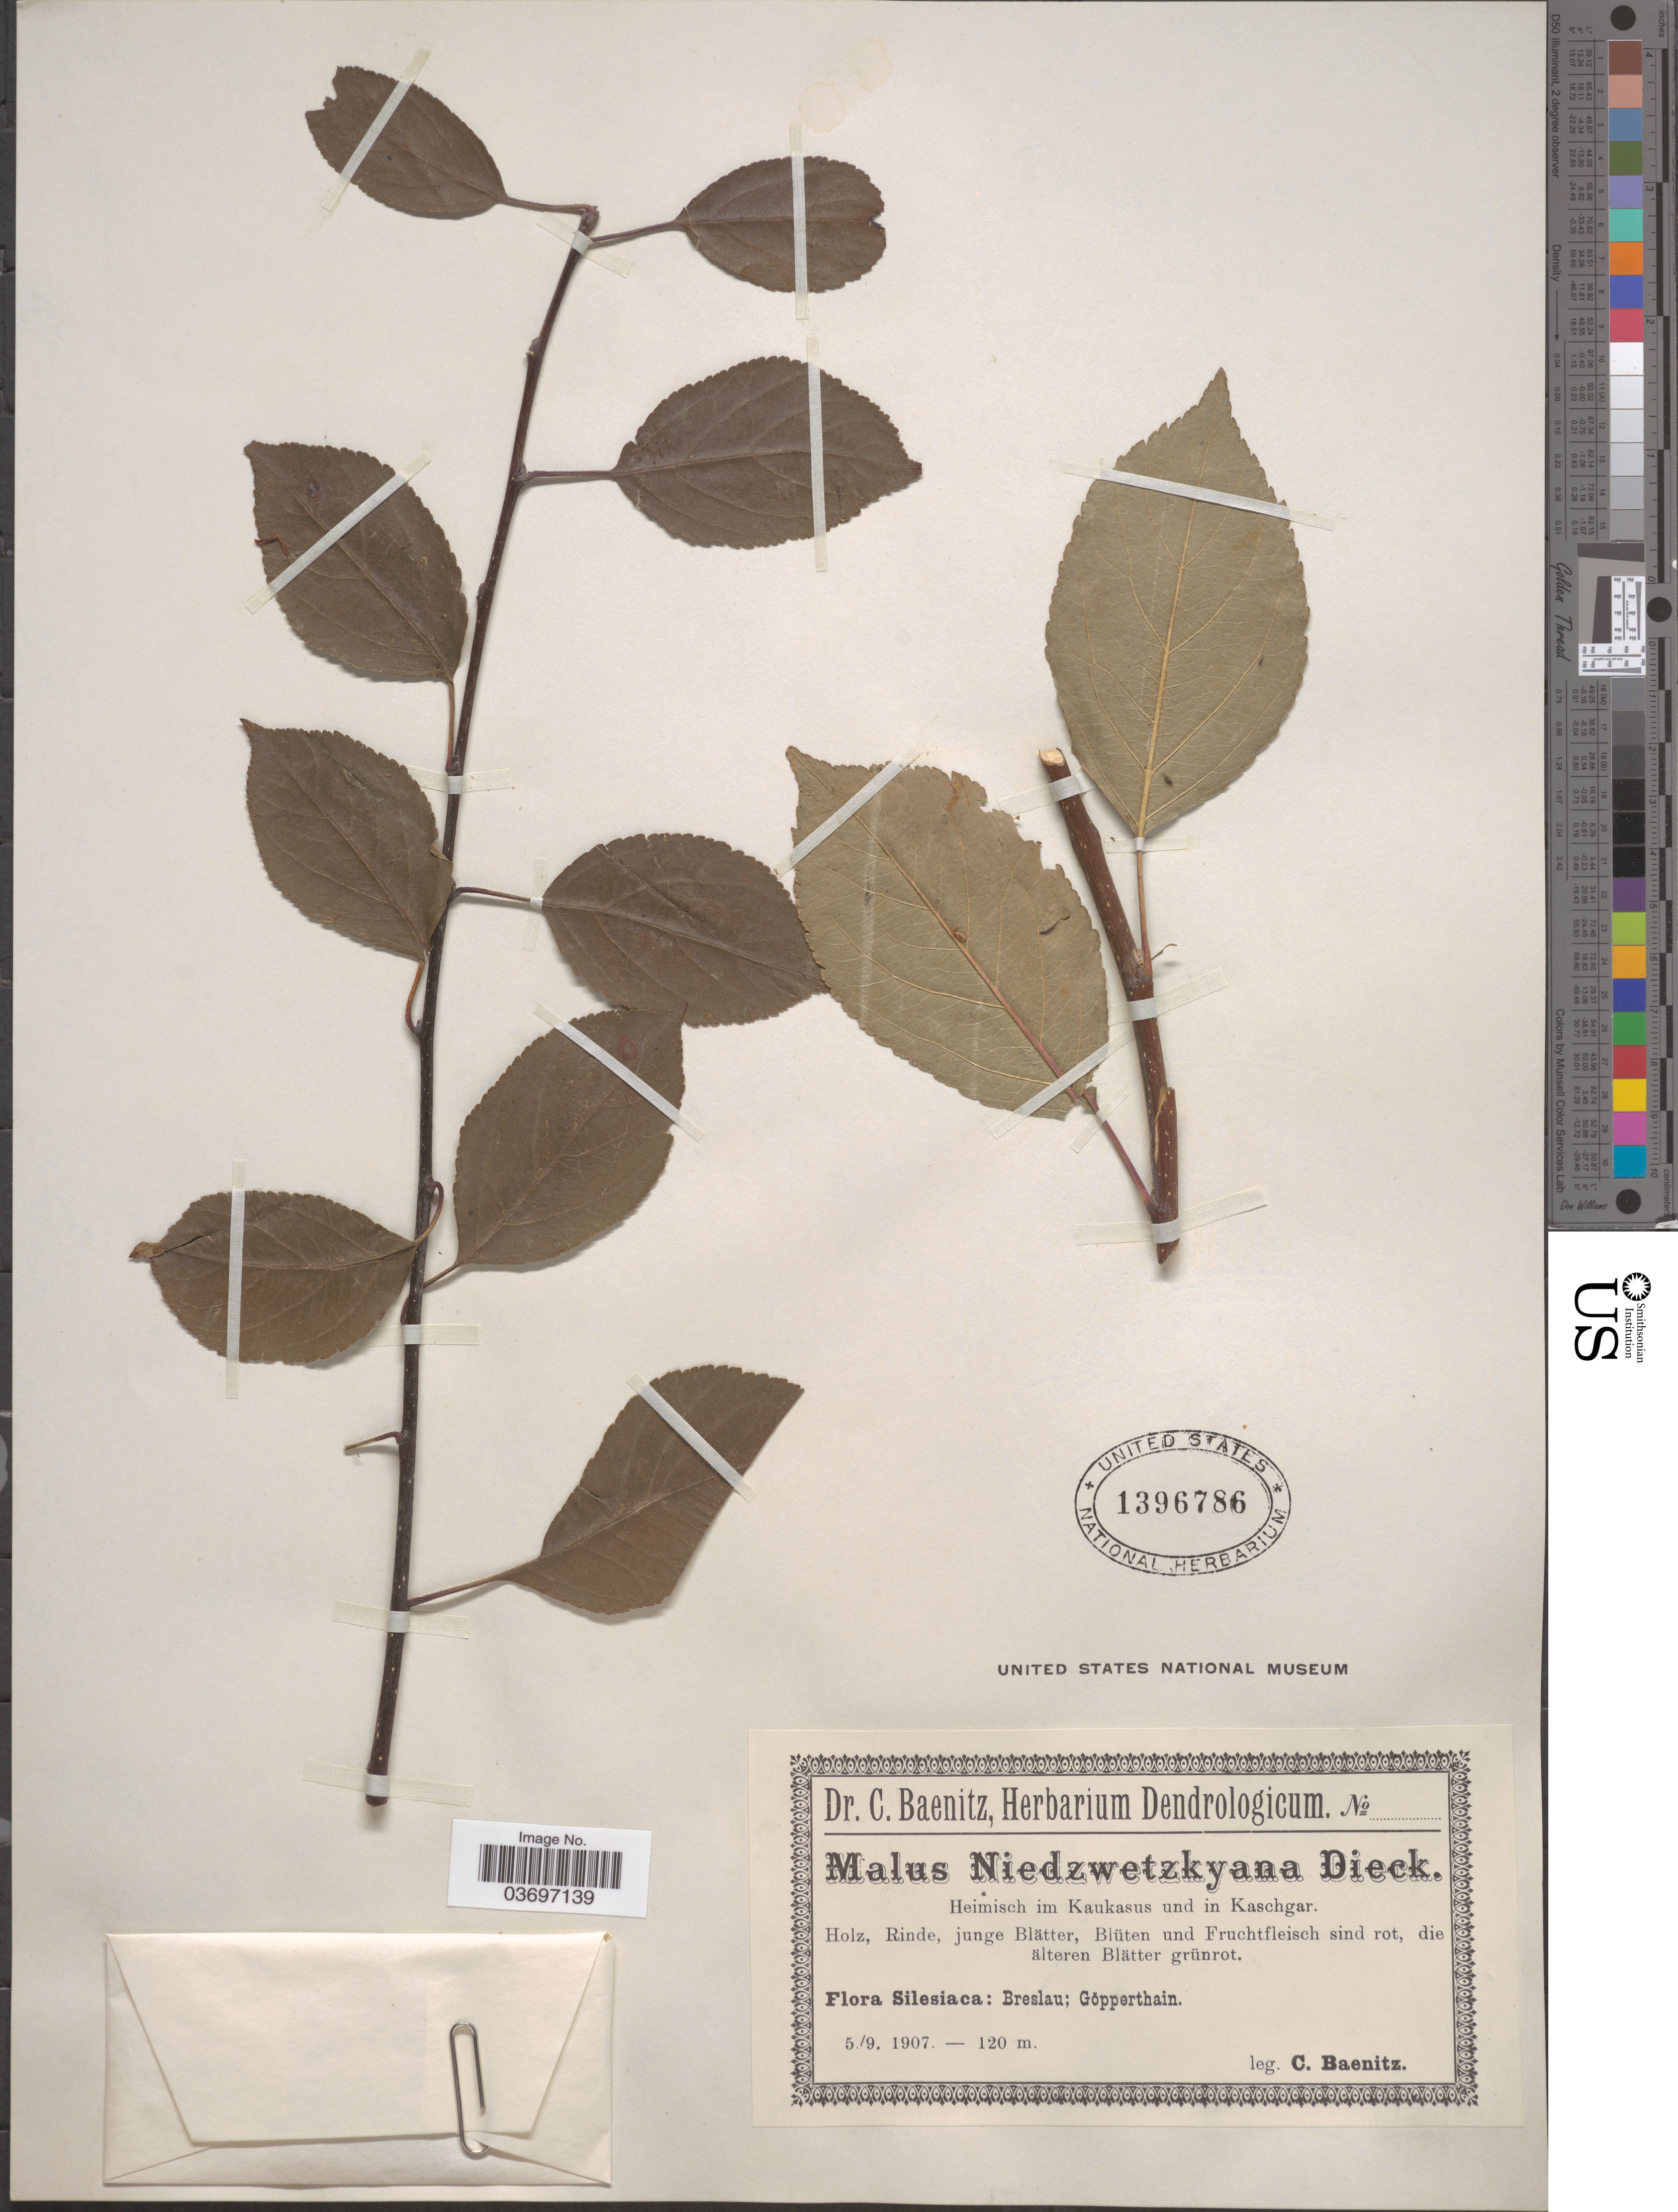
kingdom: Plantae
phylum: Tracheophyta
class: Magnoliopsida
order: Rosales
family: Rosaceae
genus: Malus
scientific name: Malus niedzwetzkyana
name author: Dieck ex Koehne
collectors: C. G. Baenitz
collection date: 1907-09-05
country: Poland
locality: Silesiaca: Breslau; Göpperthain.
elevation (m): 120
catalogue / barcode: US 1396786